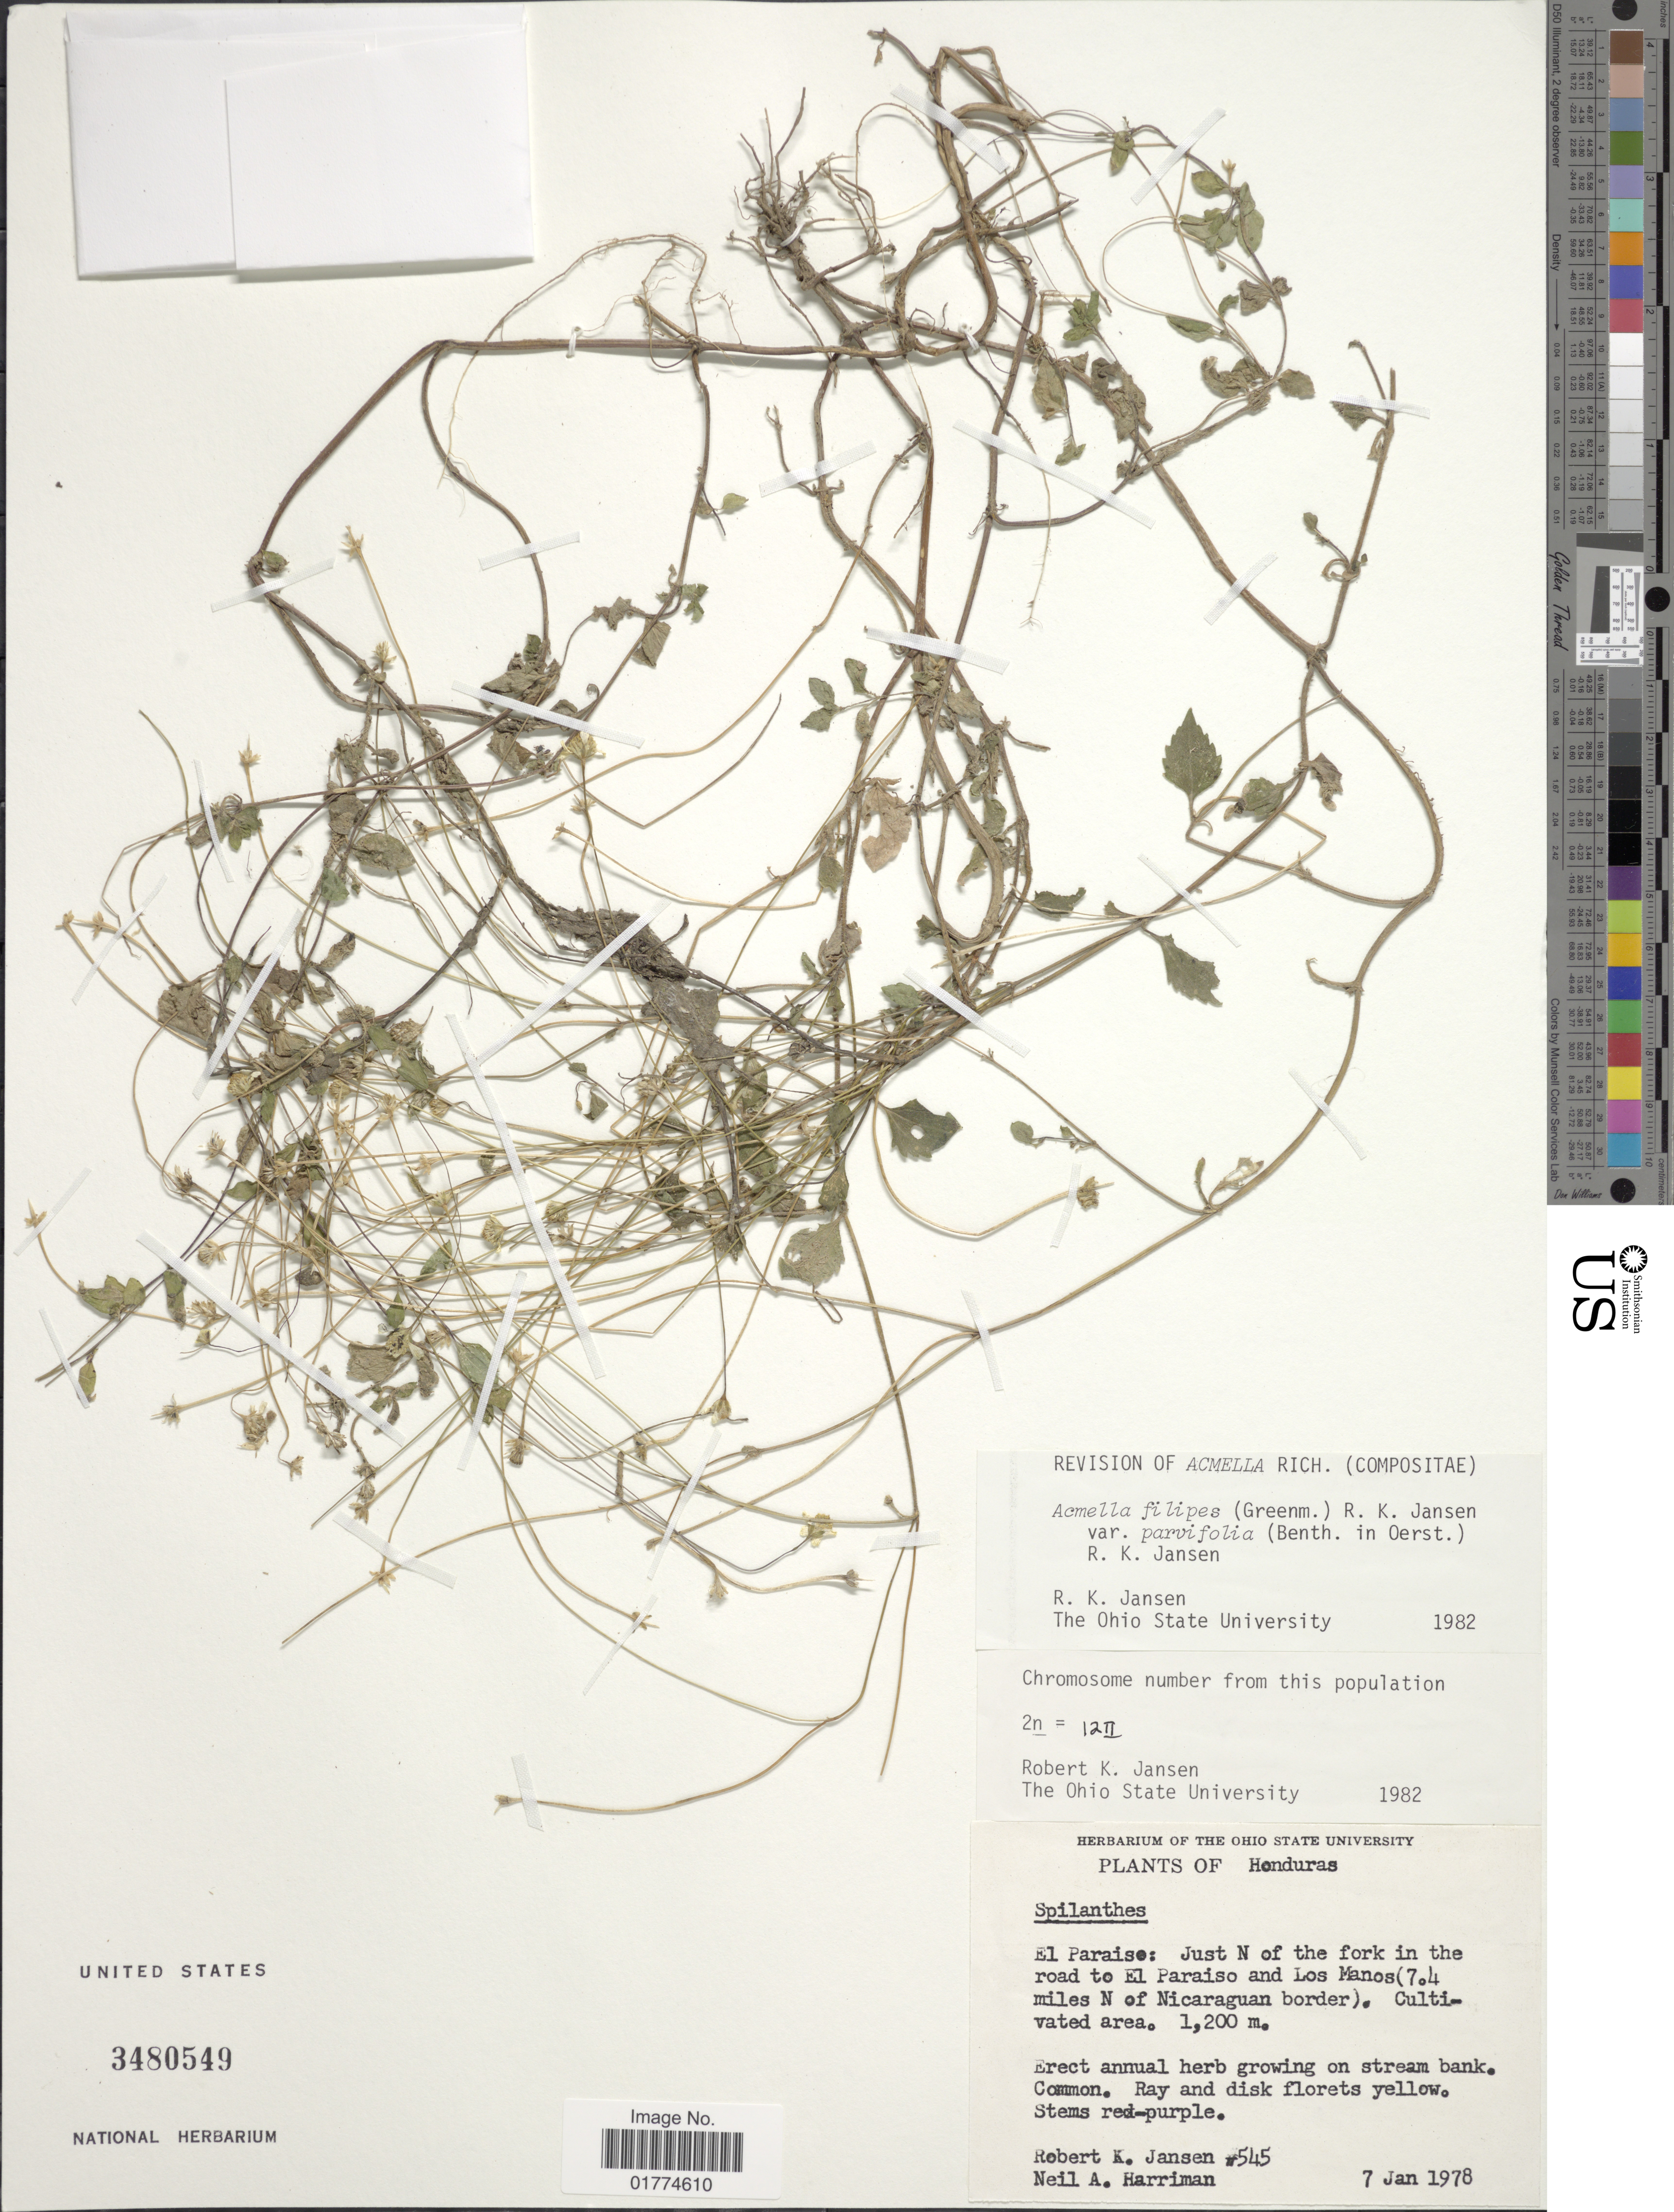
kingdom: Plantae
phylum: Tracheophyta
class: Magnoliopsida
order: Asterales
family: Asteraceae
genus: Acmella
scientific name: Acmella filipes var. parvifolia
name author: (Greenm.) R.K. Jansen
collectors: R. K. Jansen & N. A. Harriman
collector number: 545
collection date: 1978-01-07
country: Honduras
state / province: El Paraíso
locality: Just N of the fork in the road to El Paraiso and Los Manos (7.4 miles N of Nicaraguan border). Cultivated area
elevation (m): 1200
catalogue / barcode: US 3480549